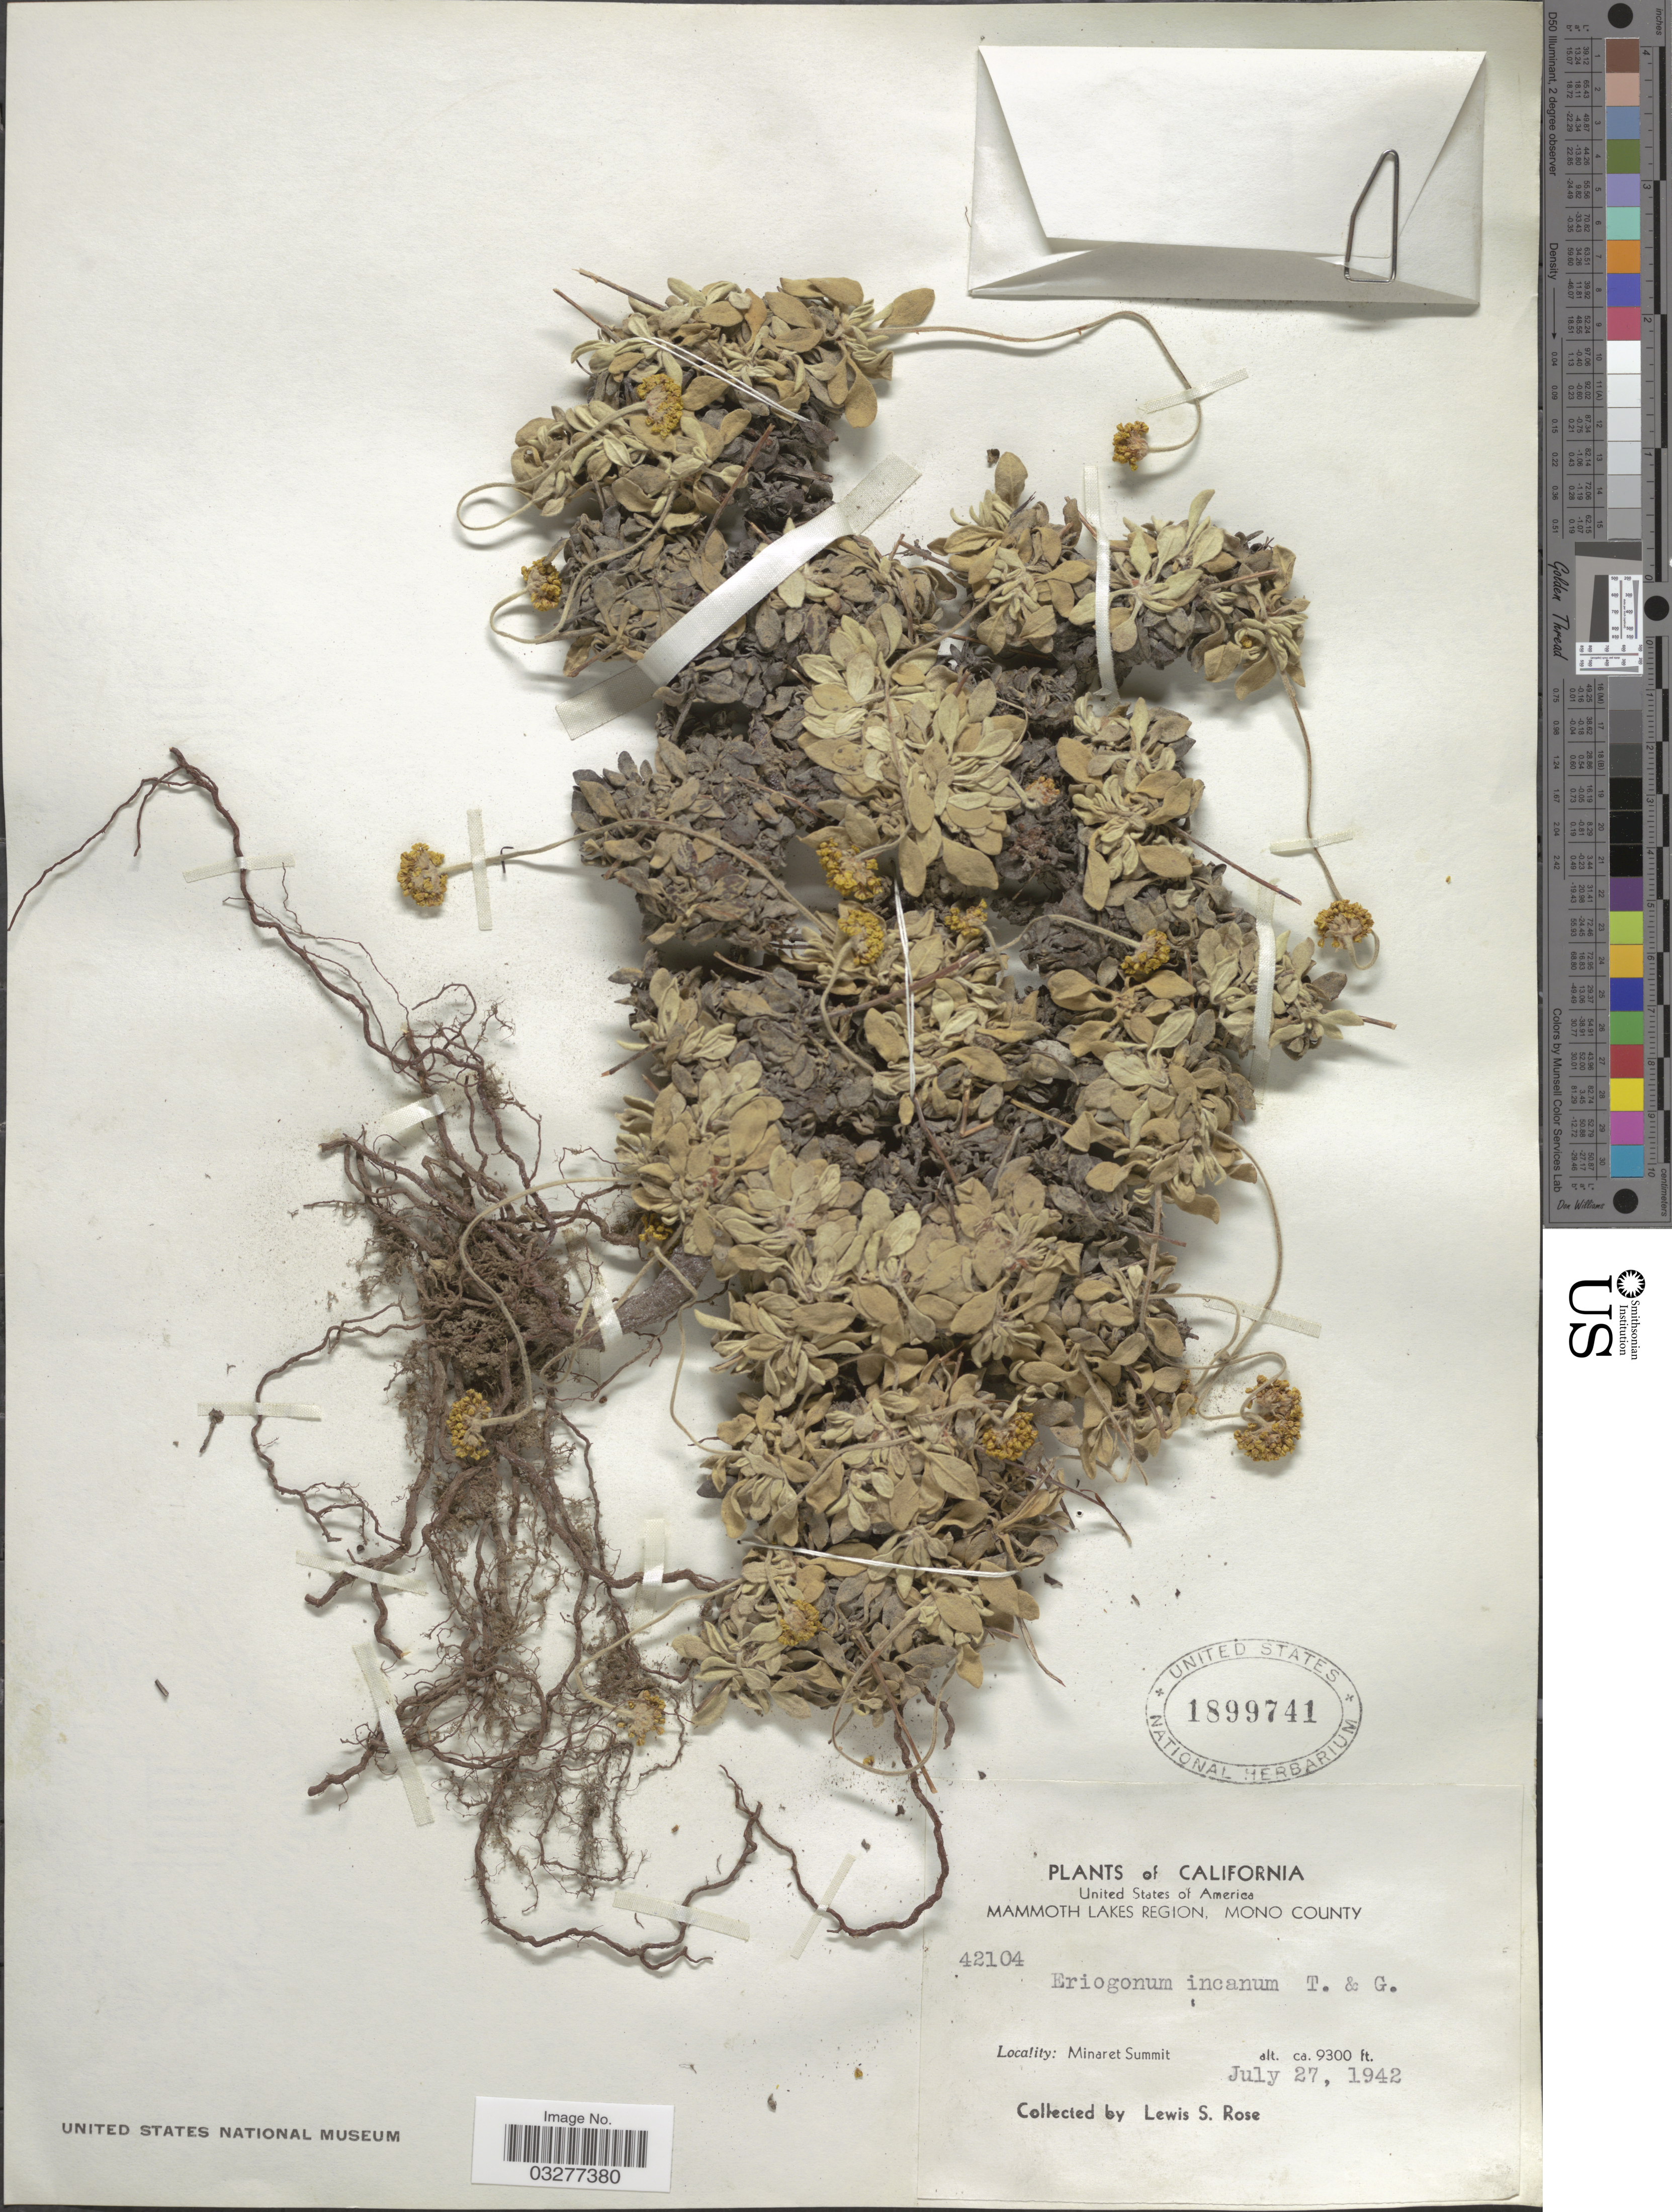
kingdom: Plantae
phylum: Tracheophyta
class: Magnoliopsida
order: Caryophyllales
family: Polygonaceae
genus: Eriogonum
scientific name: Eriogonum incanum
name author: Torr. & A. Gray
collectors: L. S. Rose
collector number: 42104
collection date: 1942-07-27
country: United States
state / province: California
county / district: Mono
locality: Mammoth Lakes Region, Mono County. Minaret Summit.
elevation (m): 2835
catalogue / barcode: US 1899741